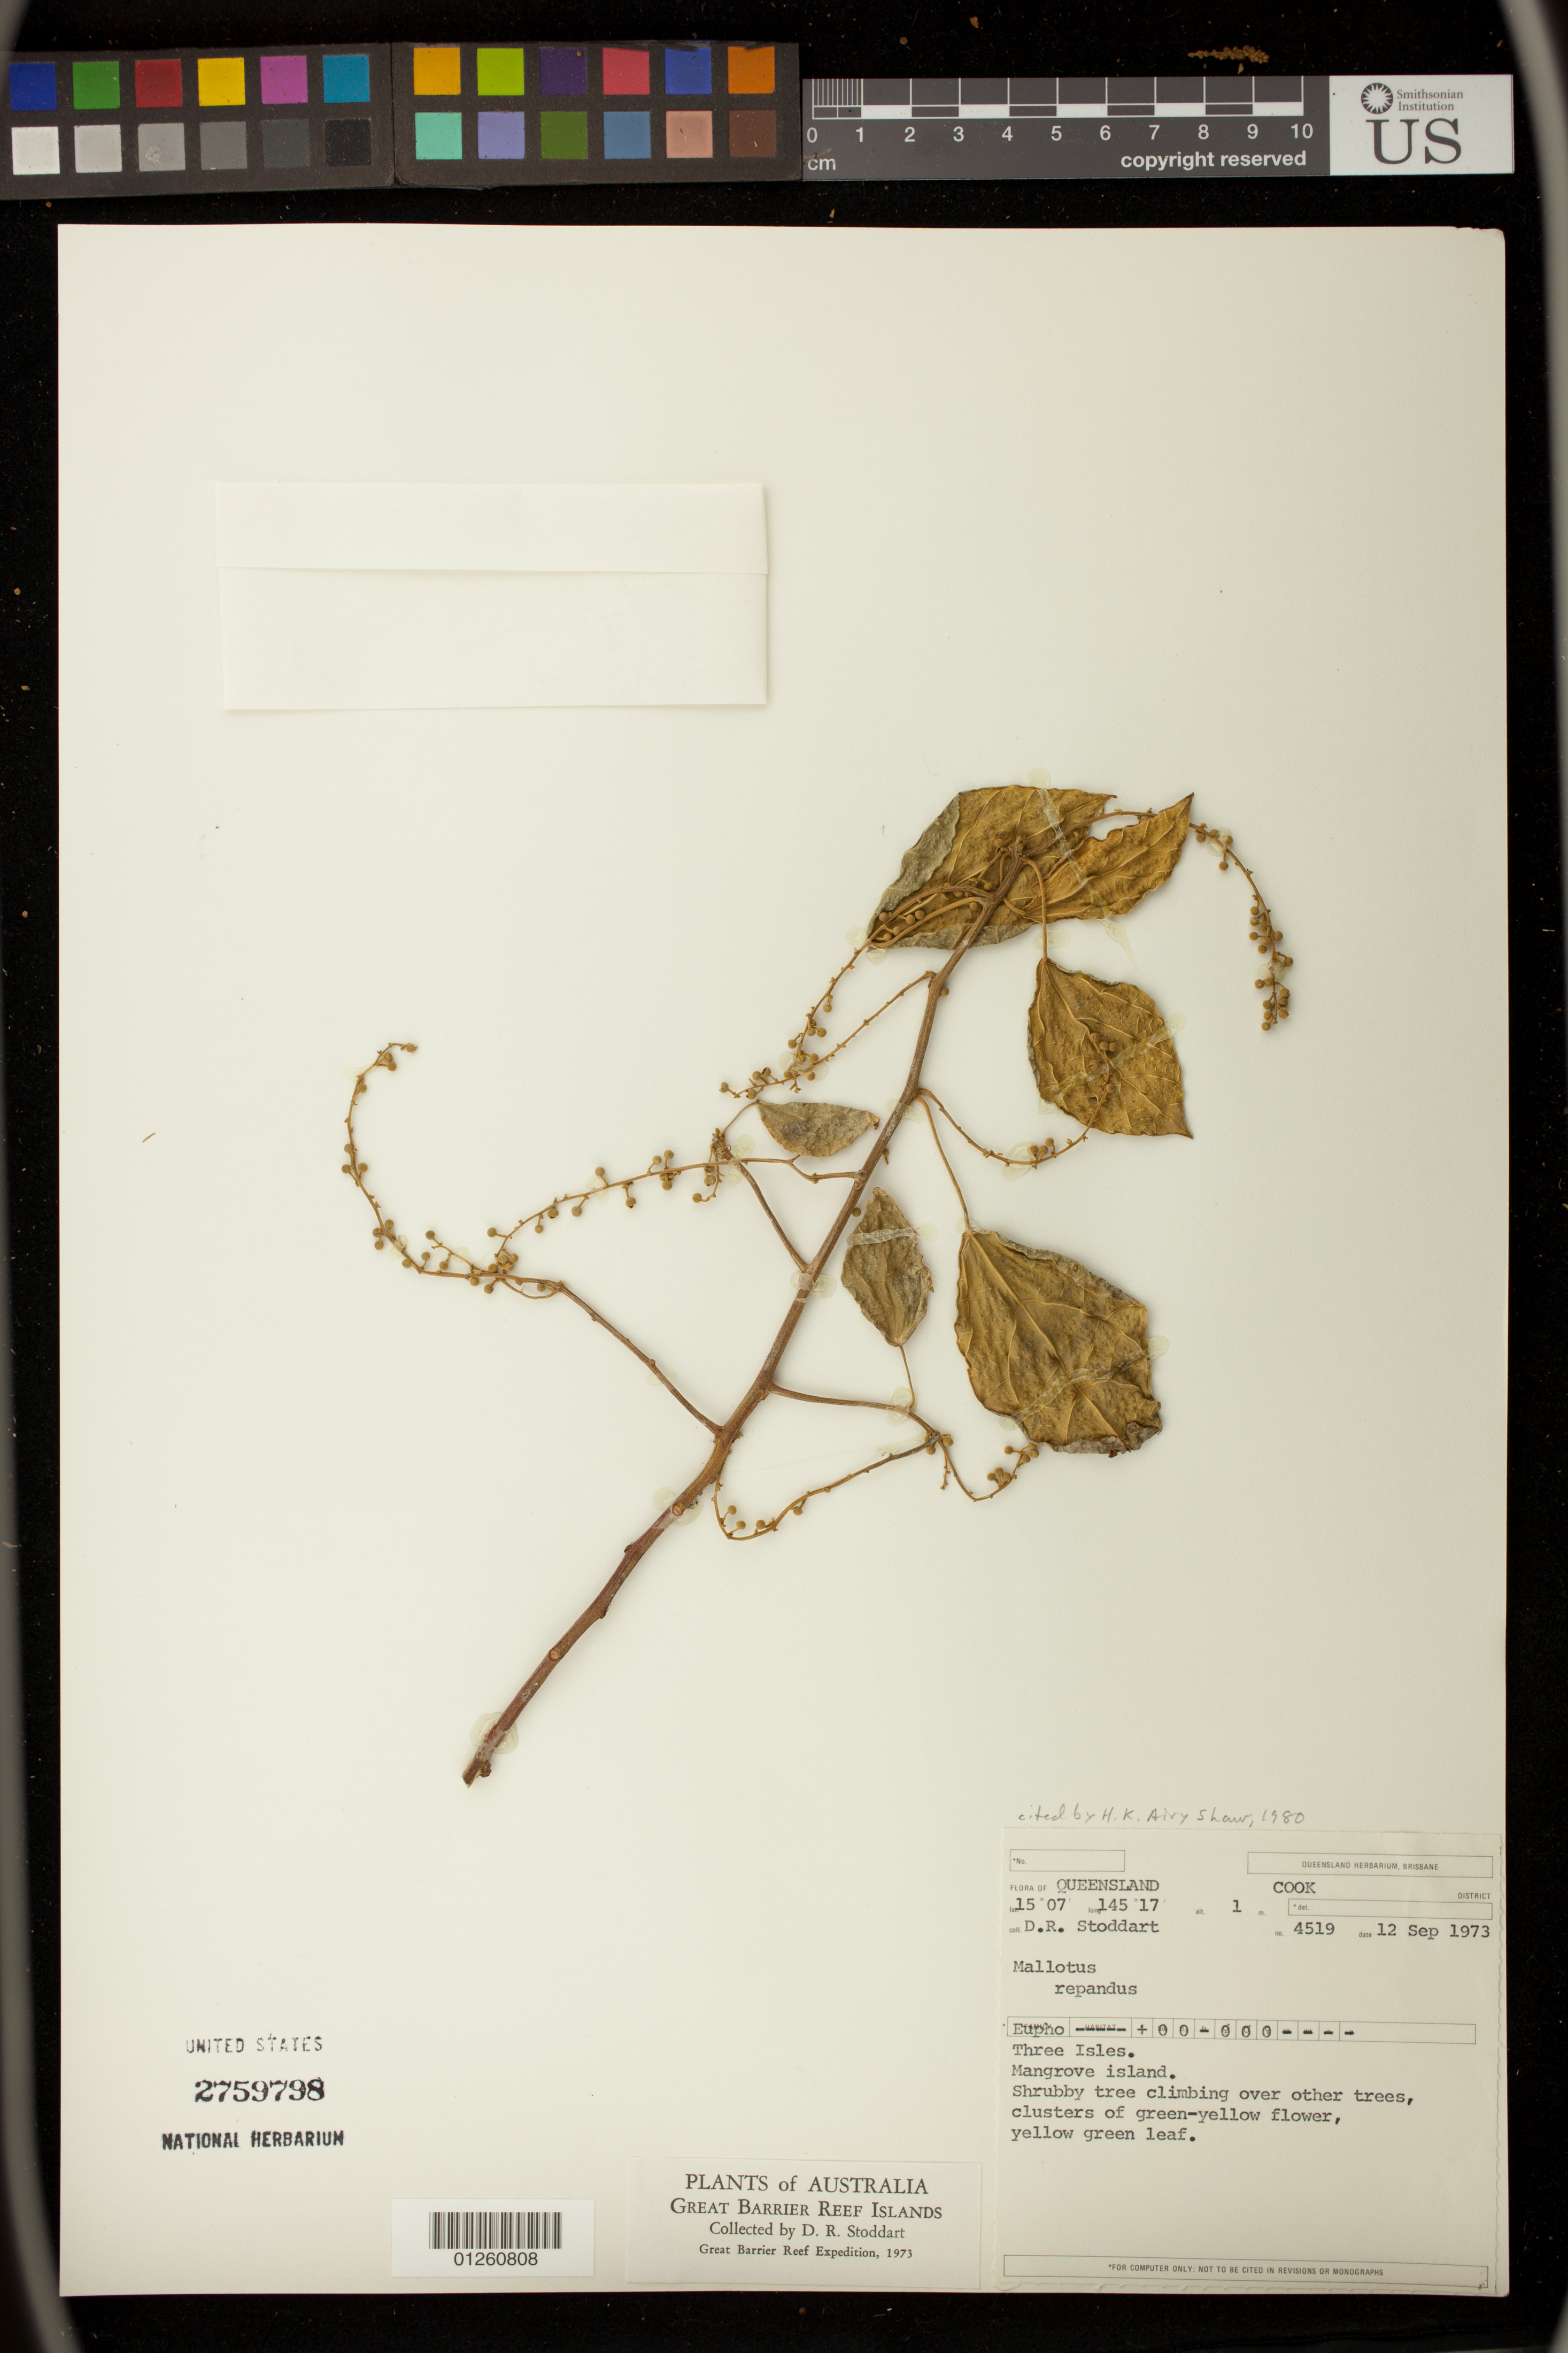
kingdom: Plantae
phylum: Tracheophyta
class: Magnoliopsida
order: Malpighiales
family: Euphorbiaceae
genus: Mallotus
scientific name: Mallotus repandus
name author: (Rottler) Müll. Arg.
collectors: D. R. Stoddart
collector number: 4519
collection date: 1973-09-12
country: Australia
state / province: Queensland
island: Three Isles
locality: Cook District.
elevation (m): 1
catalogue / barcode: US 2759798